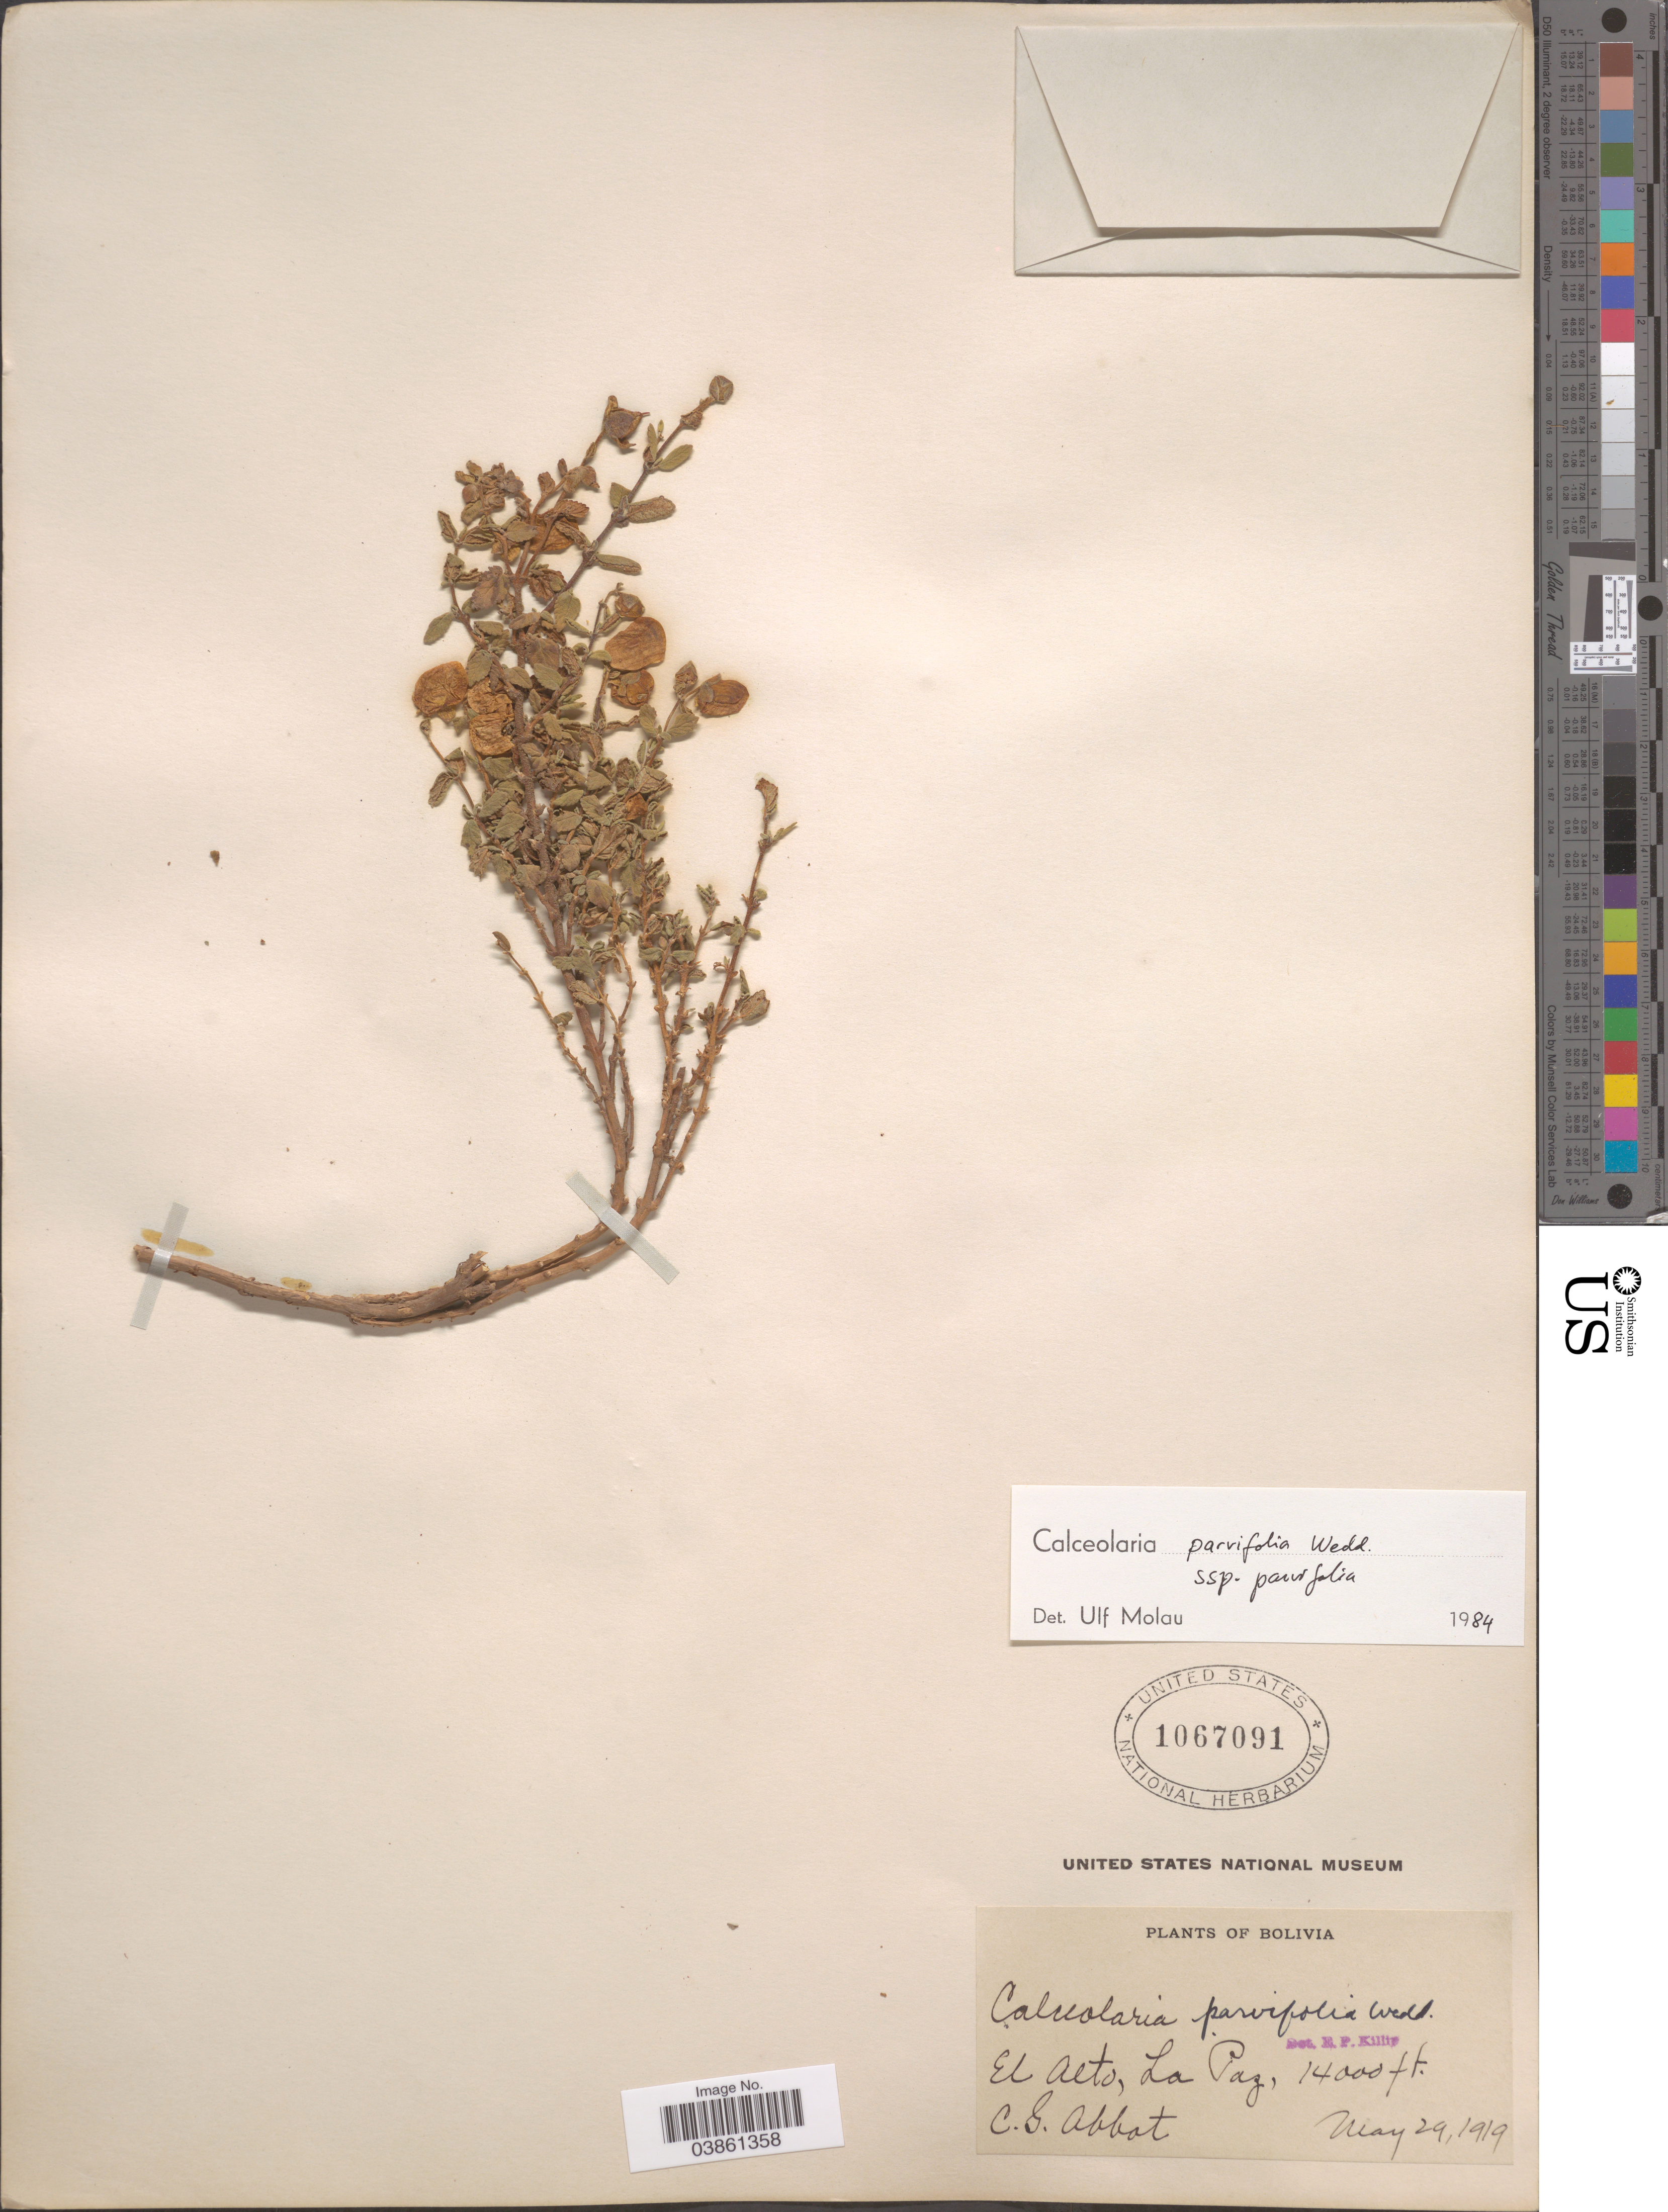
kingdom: Plantae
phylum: Tracheophyta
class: Magnoliopsida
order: Lamiales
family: Calceolariaceae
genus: Calceolaria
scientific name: Calceolaria parvifolia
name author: Wedd.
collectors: C. G. Abbot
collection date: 1919-05-29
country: Bolivia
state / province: La Paz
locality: El Alto.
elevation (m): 4267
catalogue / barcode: US 1067091